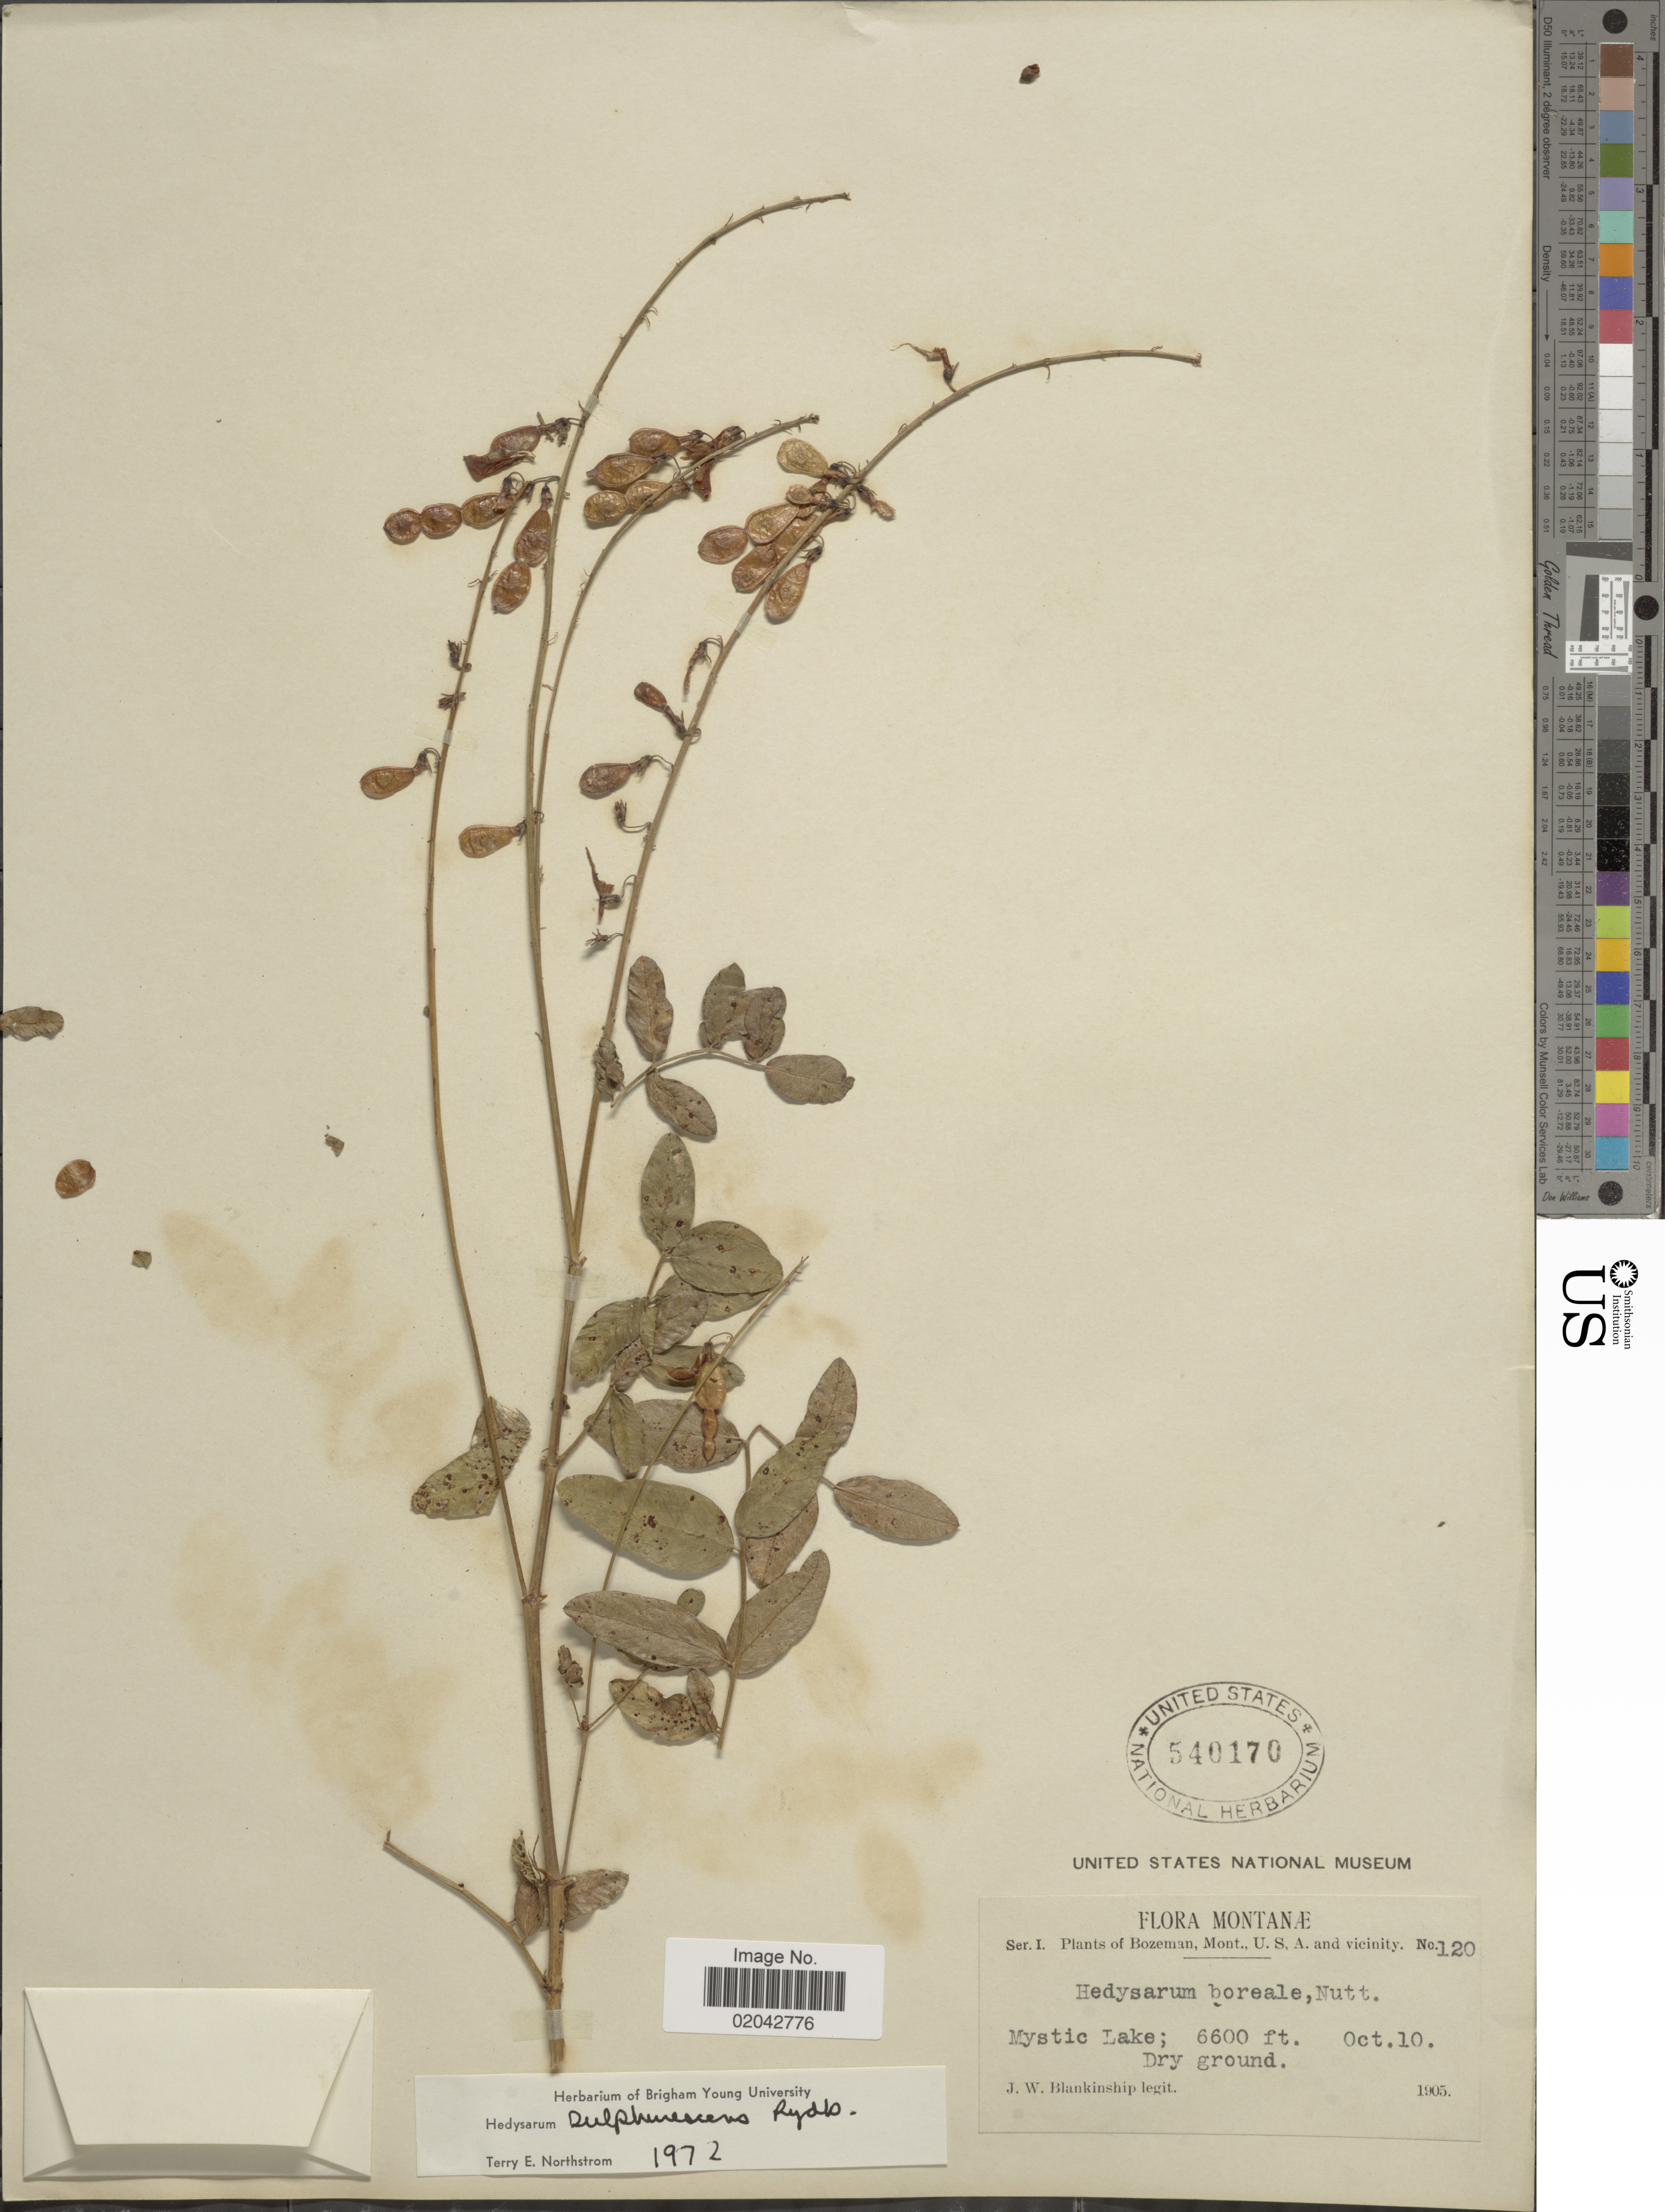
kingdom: Plantae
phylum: Tracheophyta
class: Magnoliopsida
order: Fabales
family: Fabaceae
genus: Hedysarum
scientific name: Hedysarum sulphurescens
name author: Rydb.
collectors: J. W. Blankinship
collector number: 120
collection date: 1905-10-10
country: United States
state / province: Montana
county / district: Gallatin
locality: Bozeman, Mystic Lake, dry ground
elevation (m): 2012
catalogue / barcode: US 540170